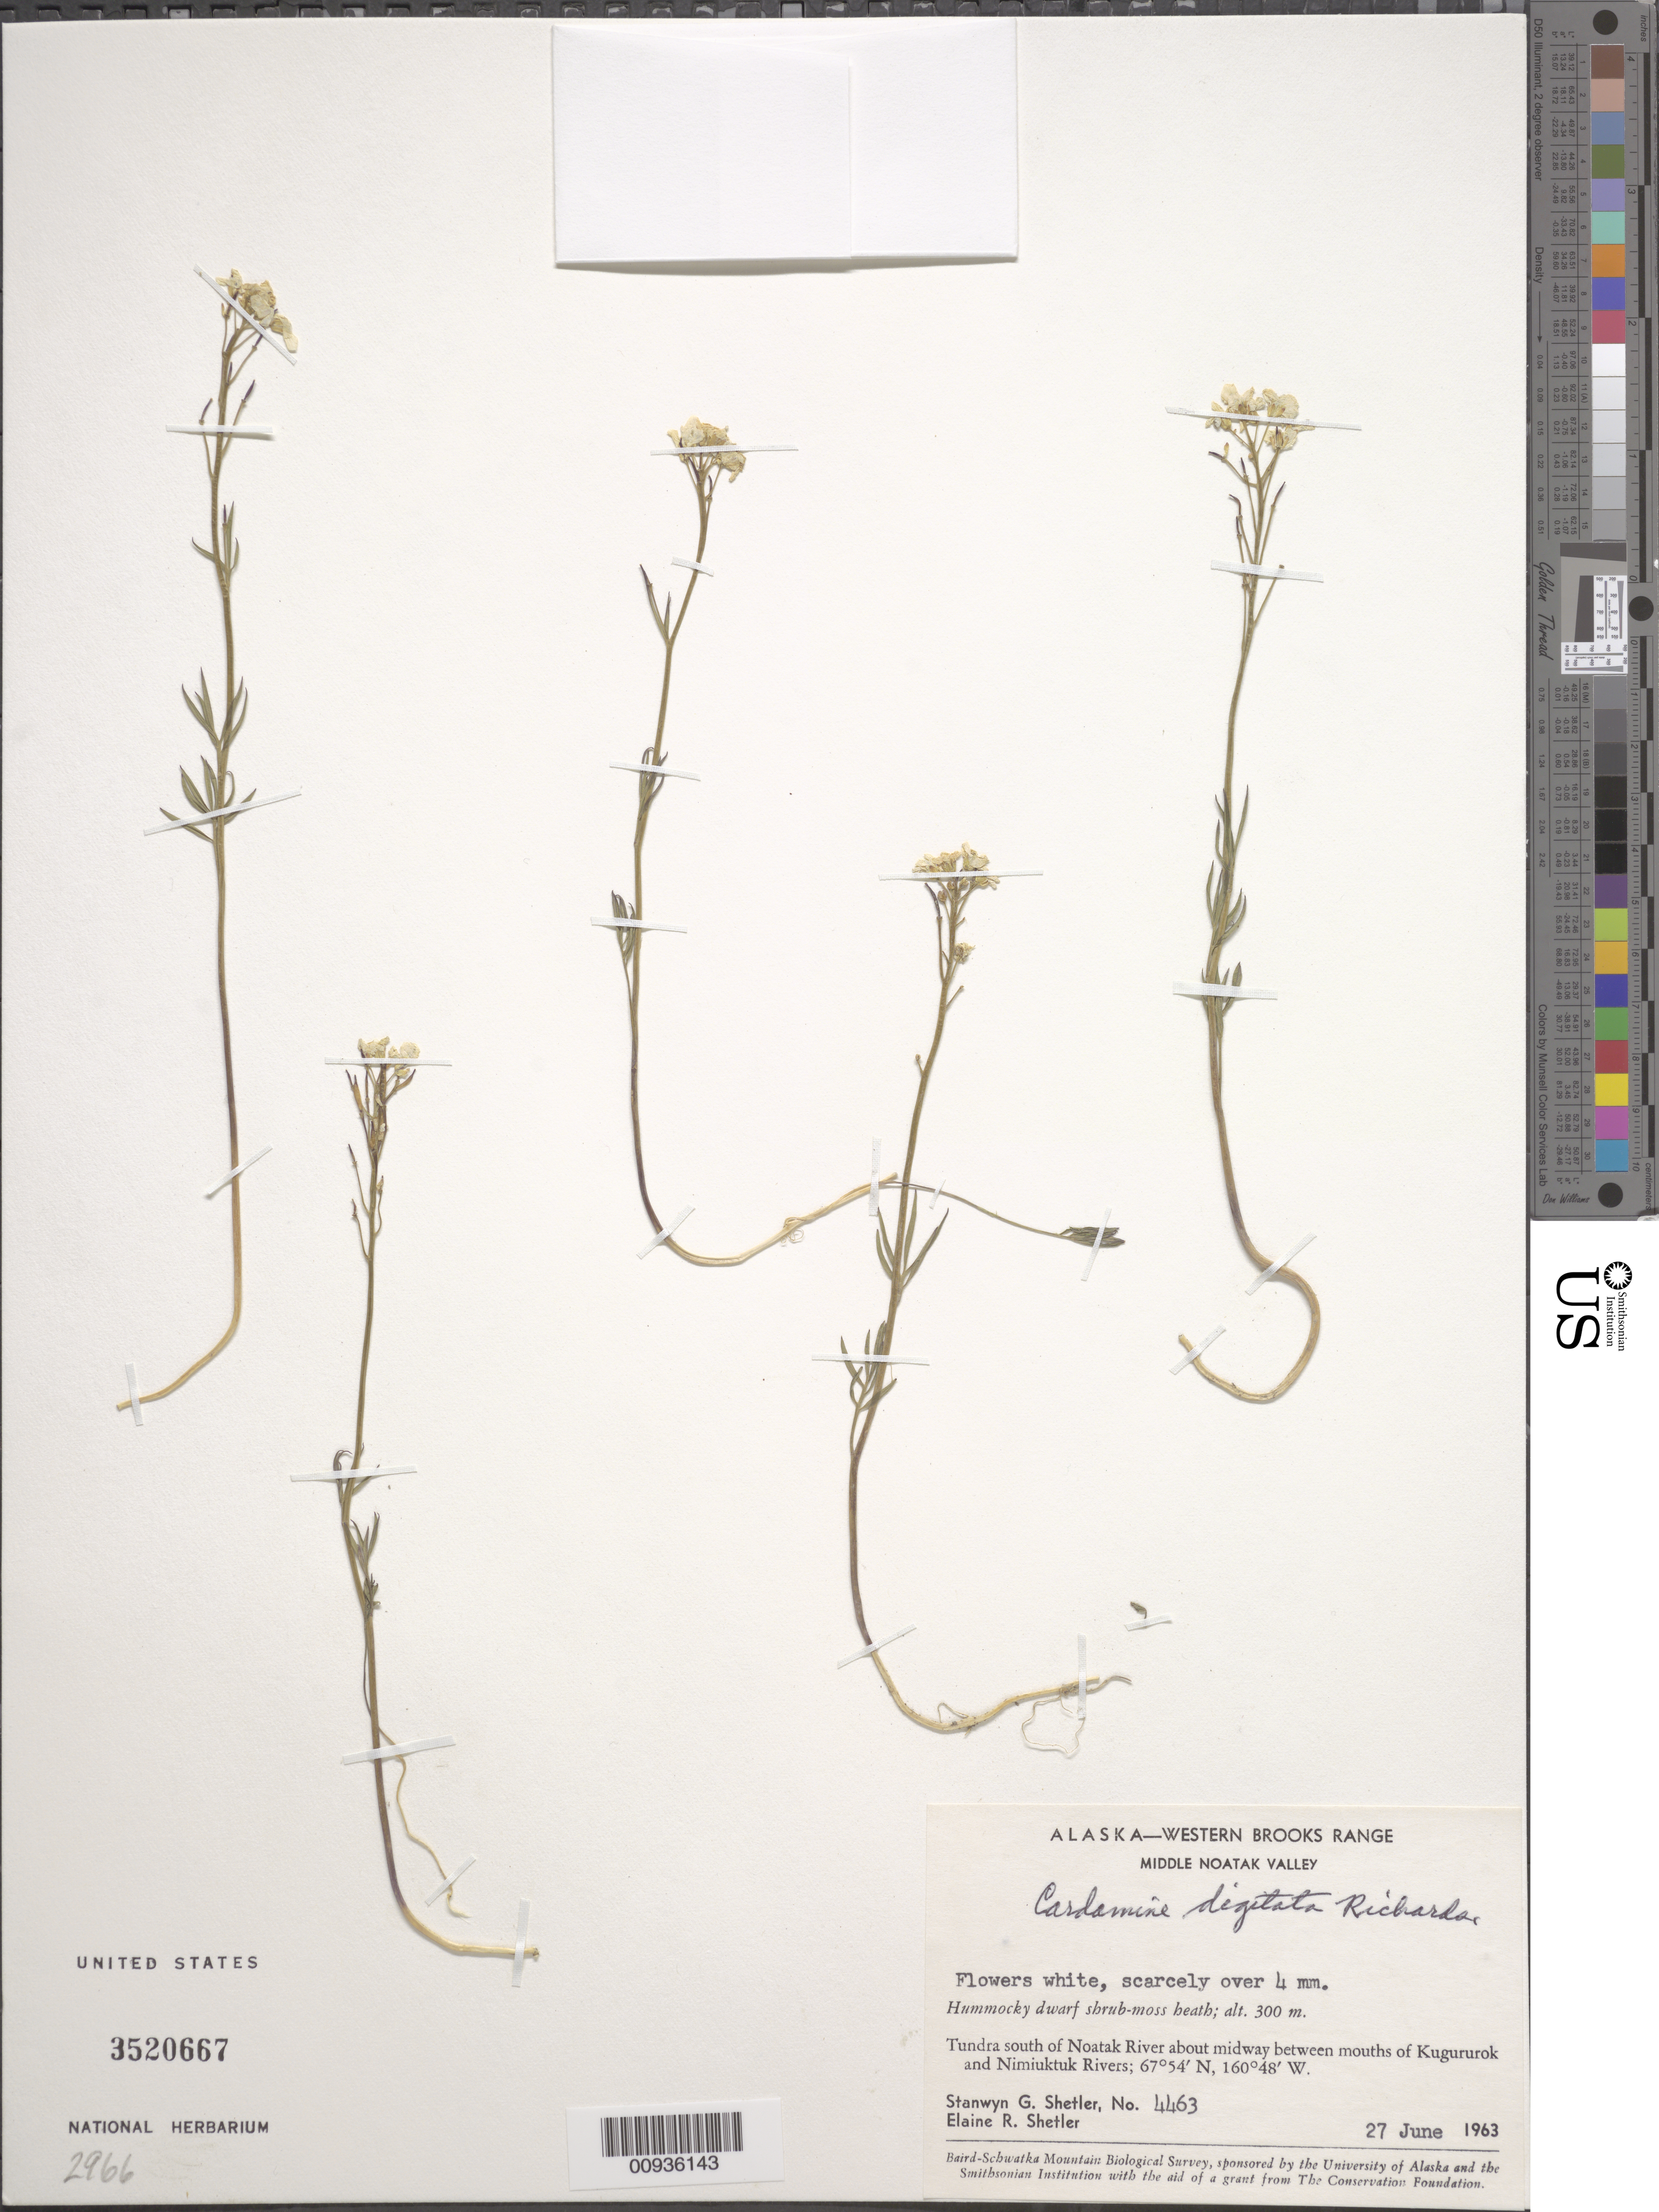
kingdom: Plantae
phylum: Tracheophyta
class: Magnoliopsida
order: Brassicales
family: Brassicaceae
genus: Cardamine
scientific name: Cardamine digitata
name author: Richardson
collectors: S. Shetler & E. R. Shetler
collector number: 4463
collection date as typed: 27 Jun 1963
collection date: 1963-06-27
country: United States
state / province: Alaska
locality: S of Noatak River about midway between mouths of Kugururok and Nimiuktuk Rivers. Western Brooks Range, Middle Noatak Valley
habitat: Tundra. Hummocky dwarf shrub-moss heath.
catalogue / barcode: US 3520667